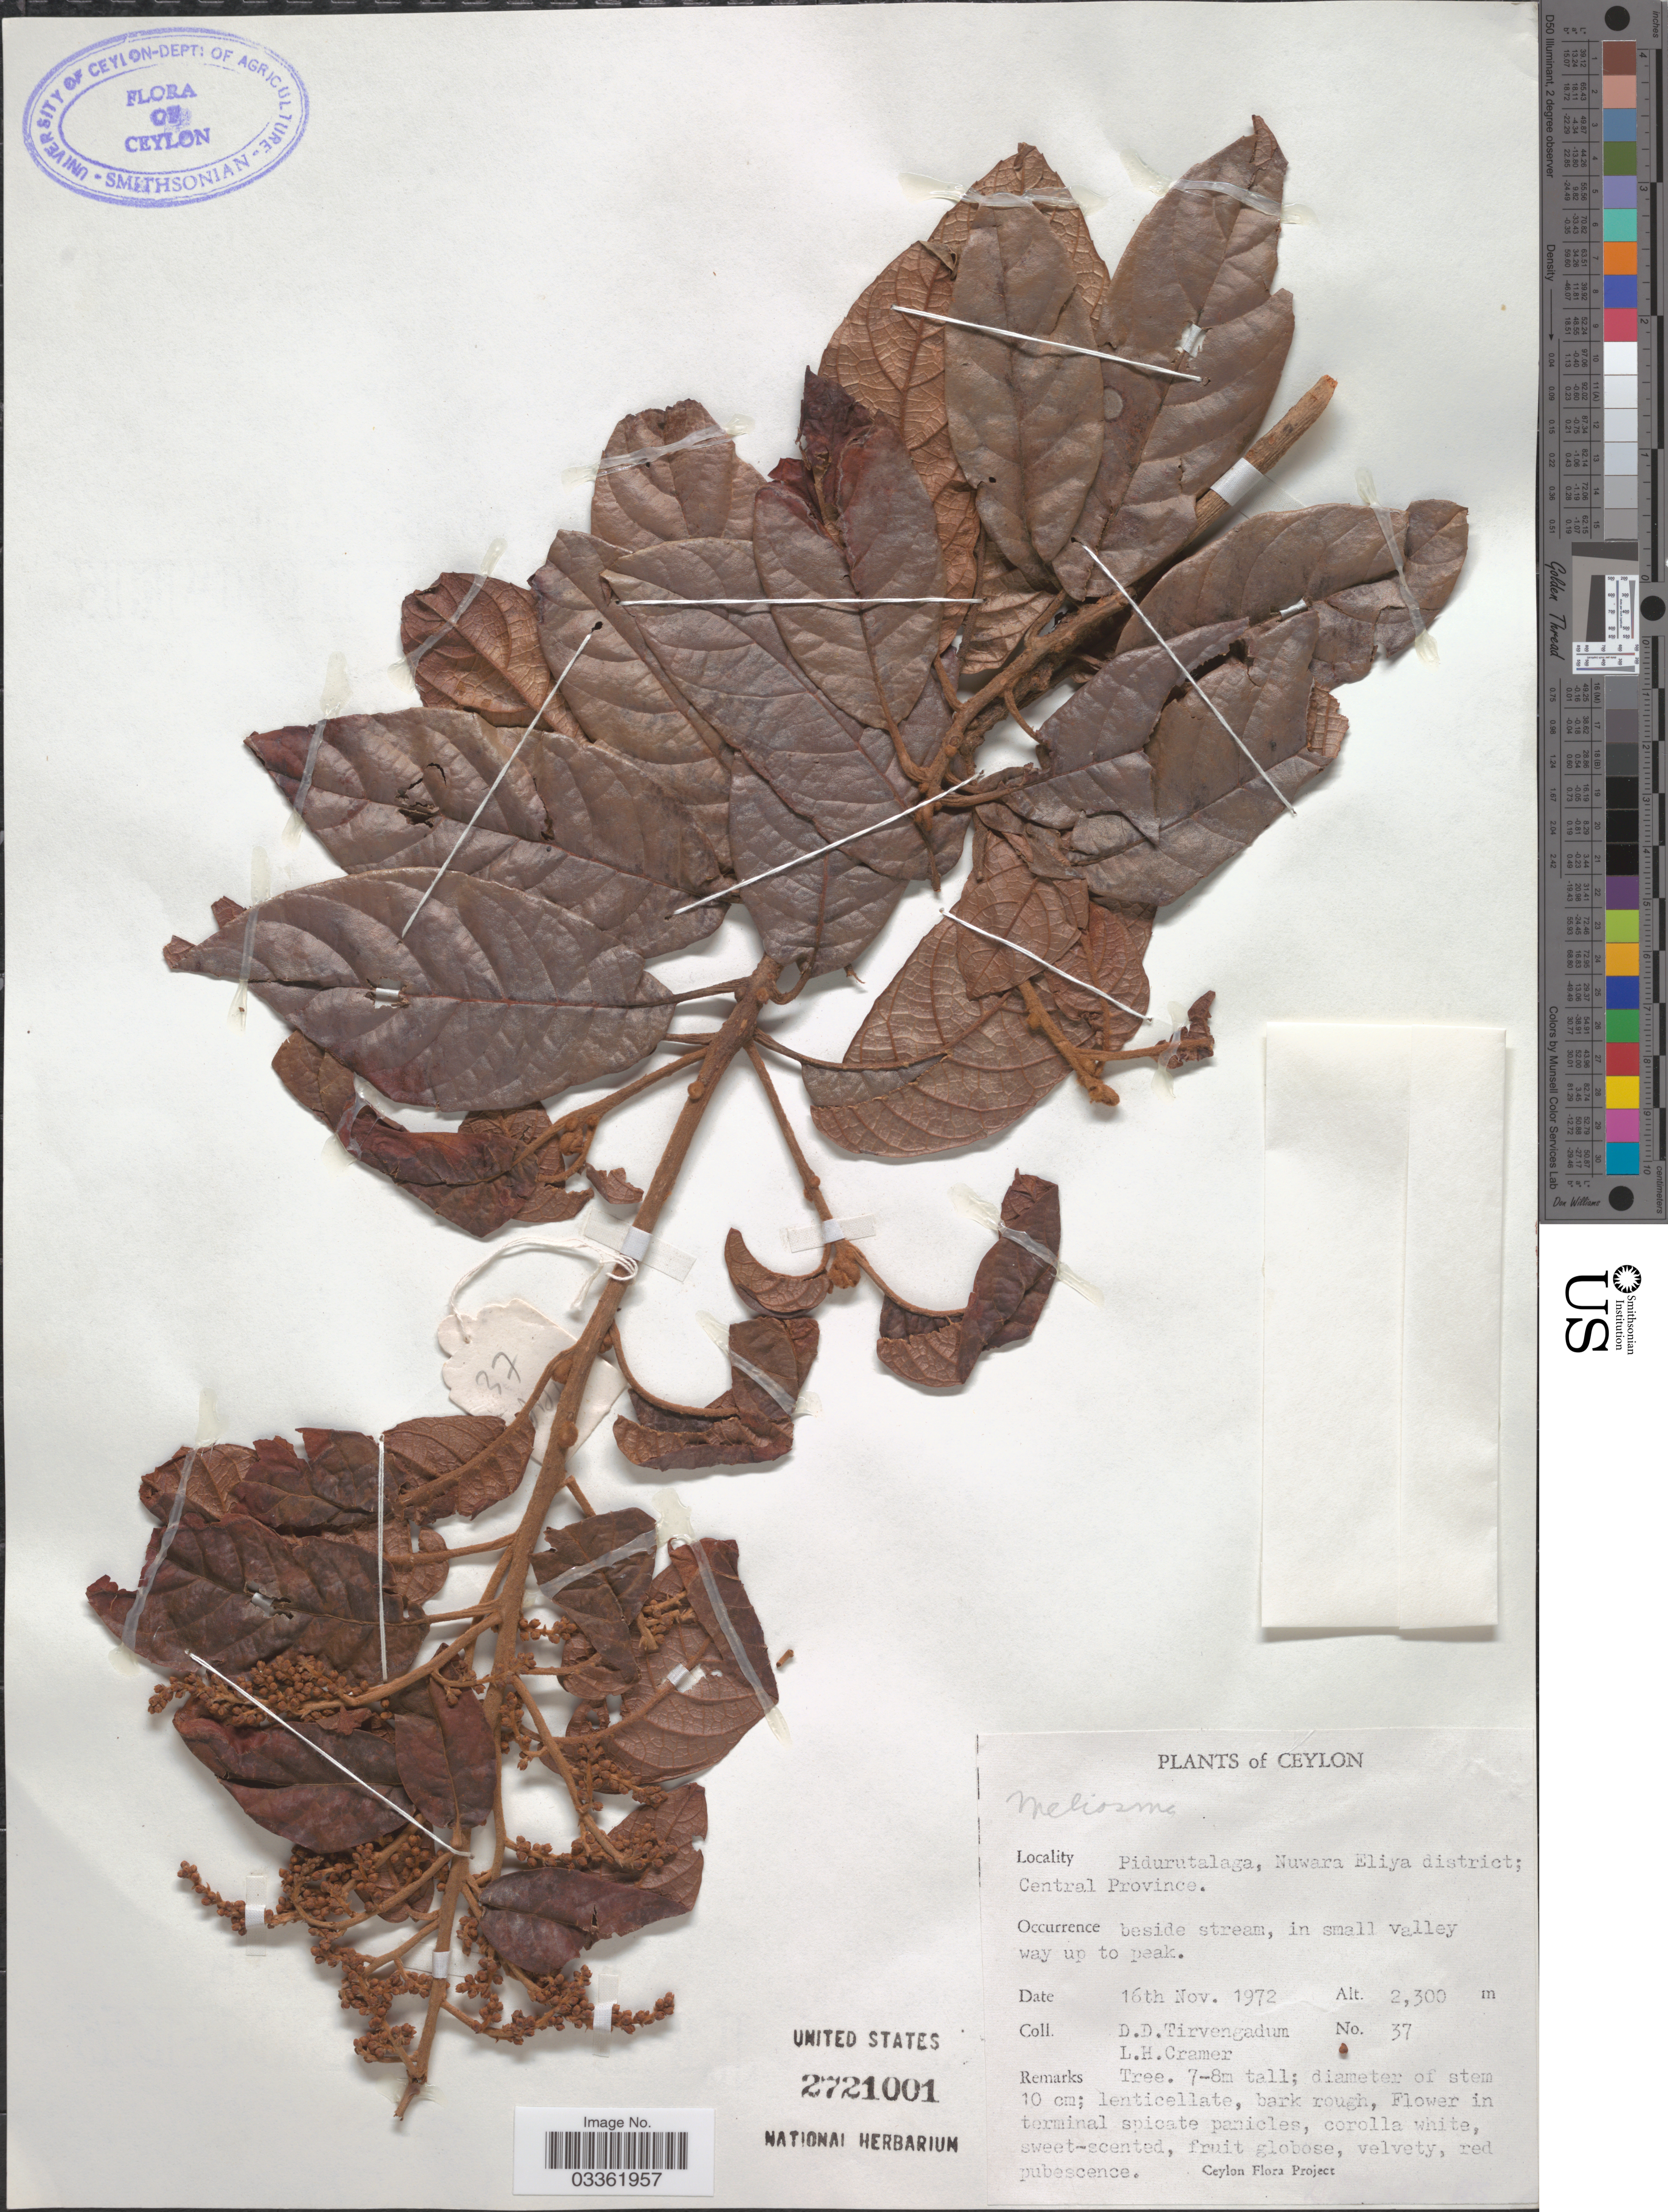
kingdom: Plantae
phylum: Tracheophyta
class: Magnoliopsida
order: Proteales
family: Sabiaceae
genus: Meliosma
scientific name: Meliosma sp.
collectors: D. Tirvengadum & L. H. Cramer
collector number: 37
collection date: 1972-11-16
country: Sri Lanka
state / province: Central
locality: Ceylon, Pidurutalaga, Nuwara Eliya district.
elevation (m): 2300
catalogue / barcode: US 2721001